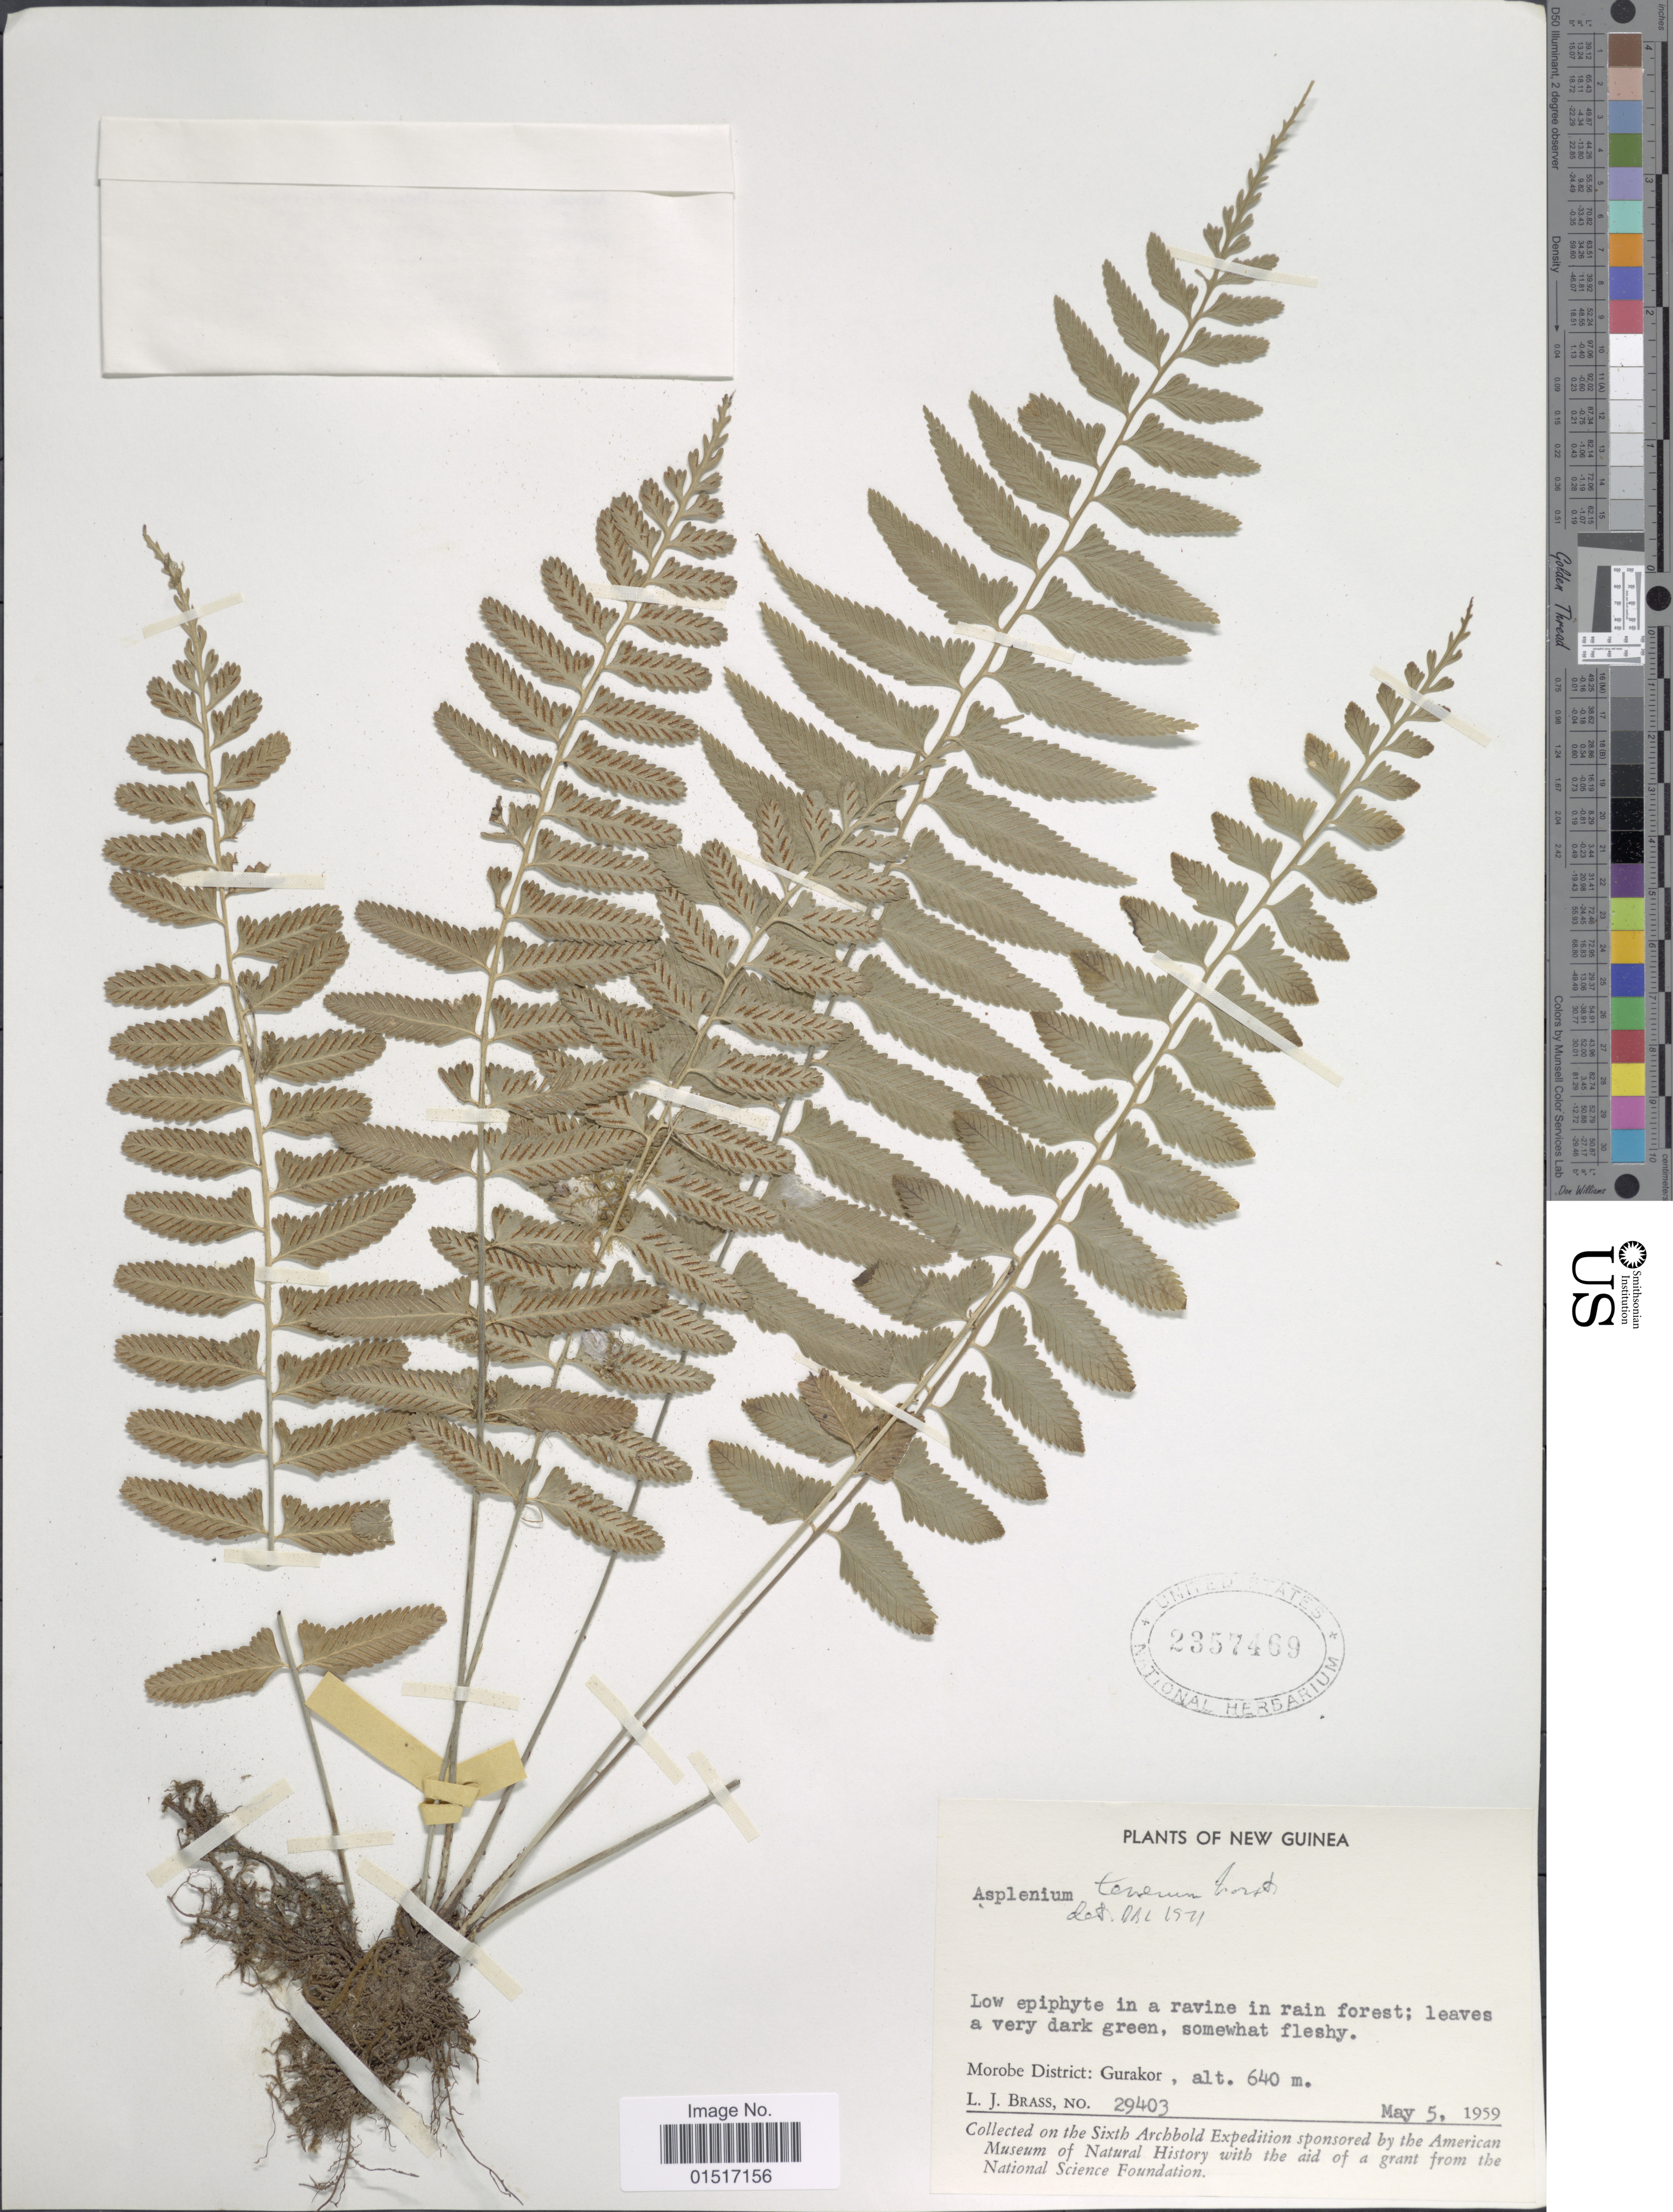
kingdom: Plantae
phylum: Tracheophyta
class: Polypodiopsida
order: Polypodiales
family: Aspleniaceae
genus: Asplenium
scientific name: Asplenium tenerum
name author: G. Forst.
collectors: L. J. Brass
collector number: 29403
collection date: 1959-05-05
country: Papua New Guinea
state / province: Morobe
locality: New Guinea. Gurakor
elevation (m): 640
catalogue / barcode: US 2357469